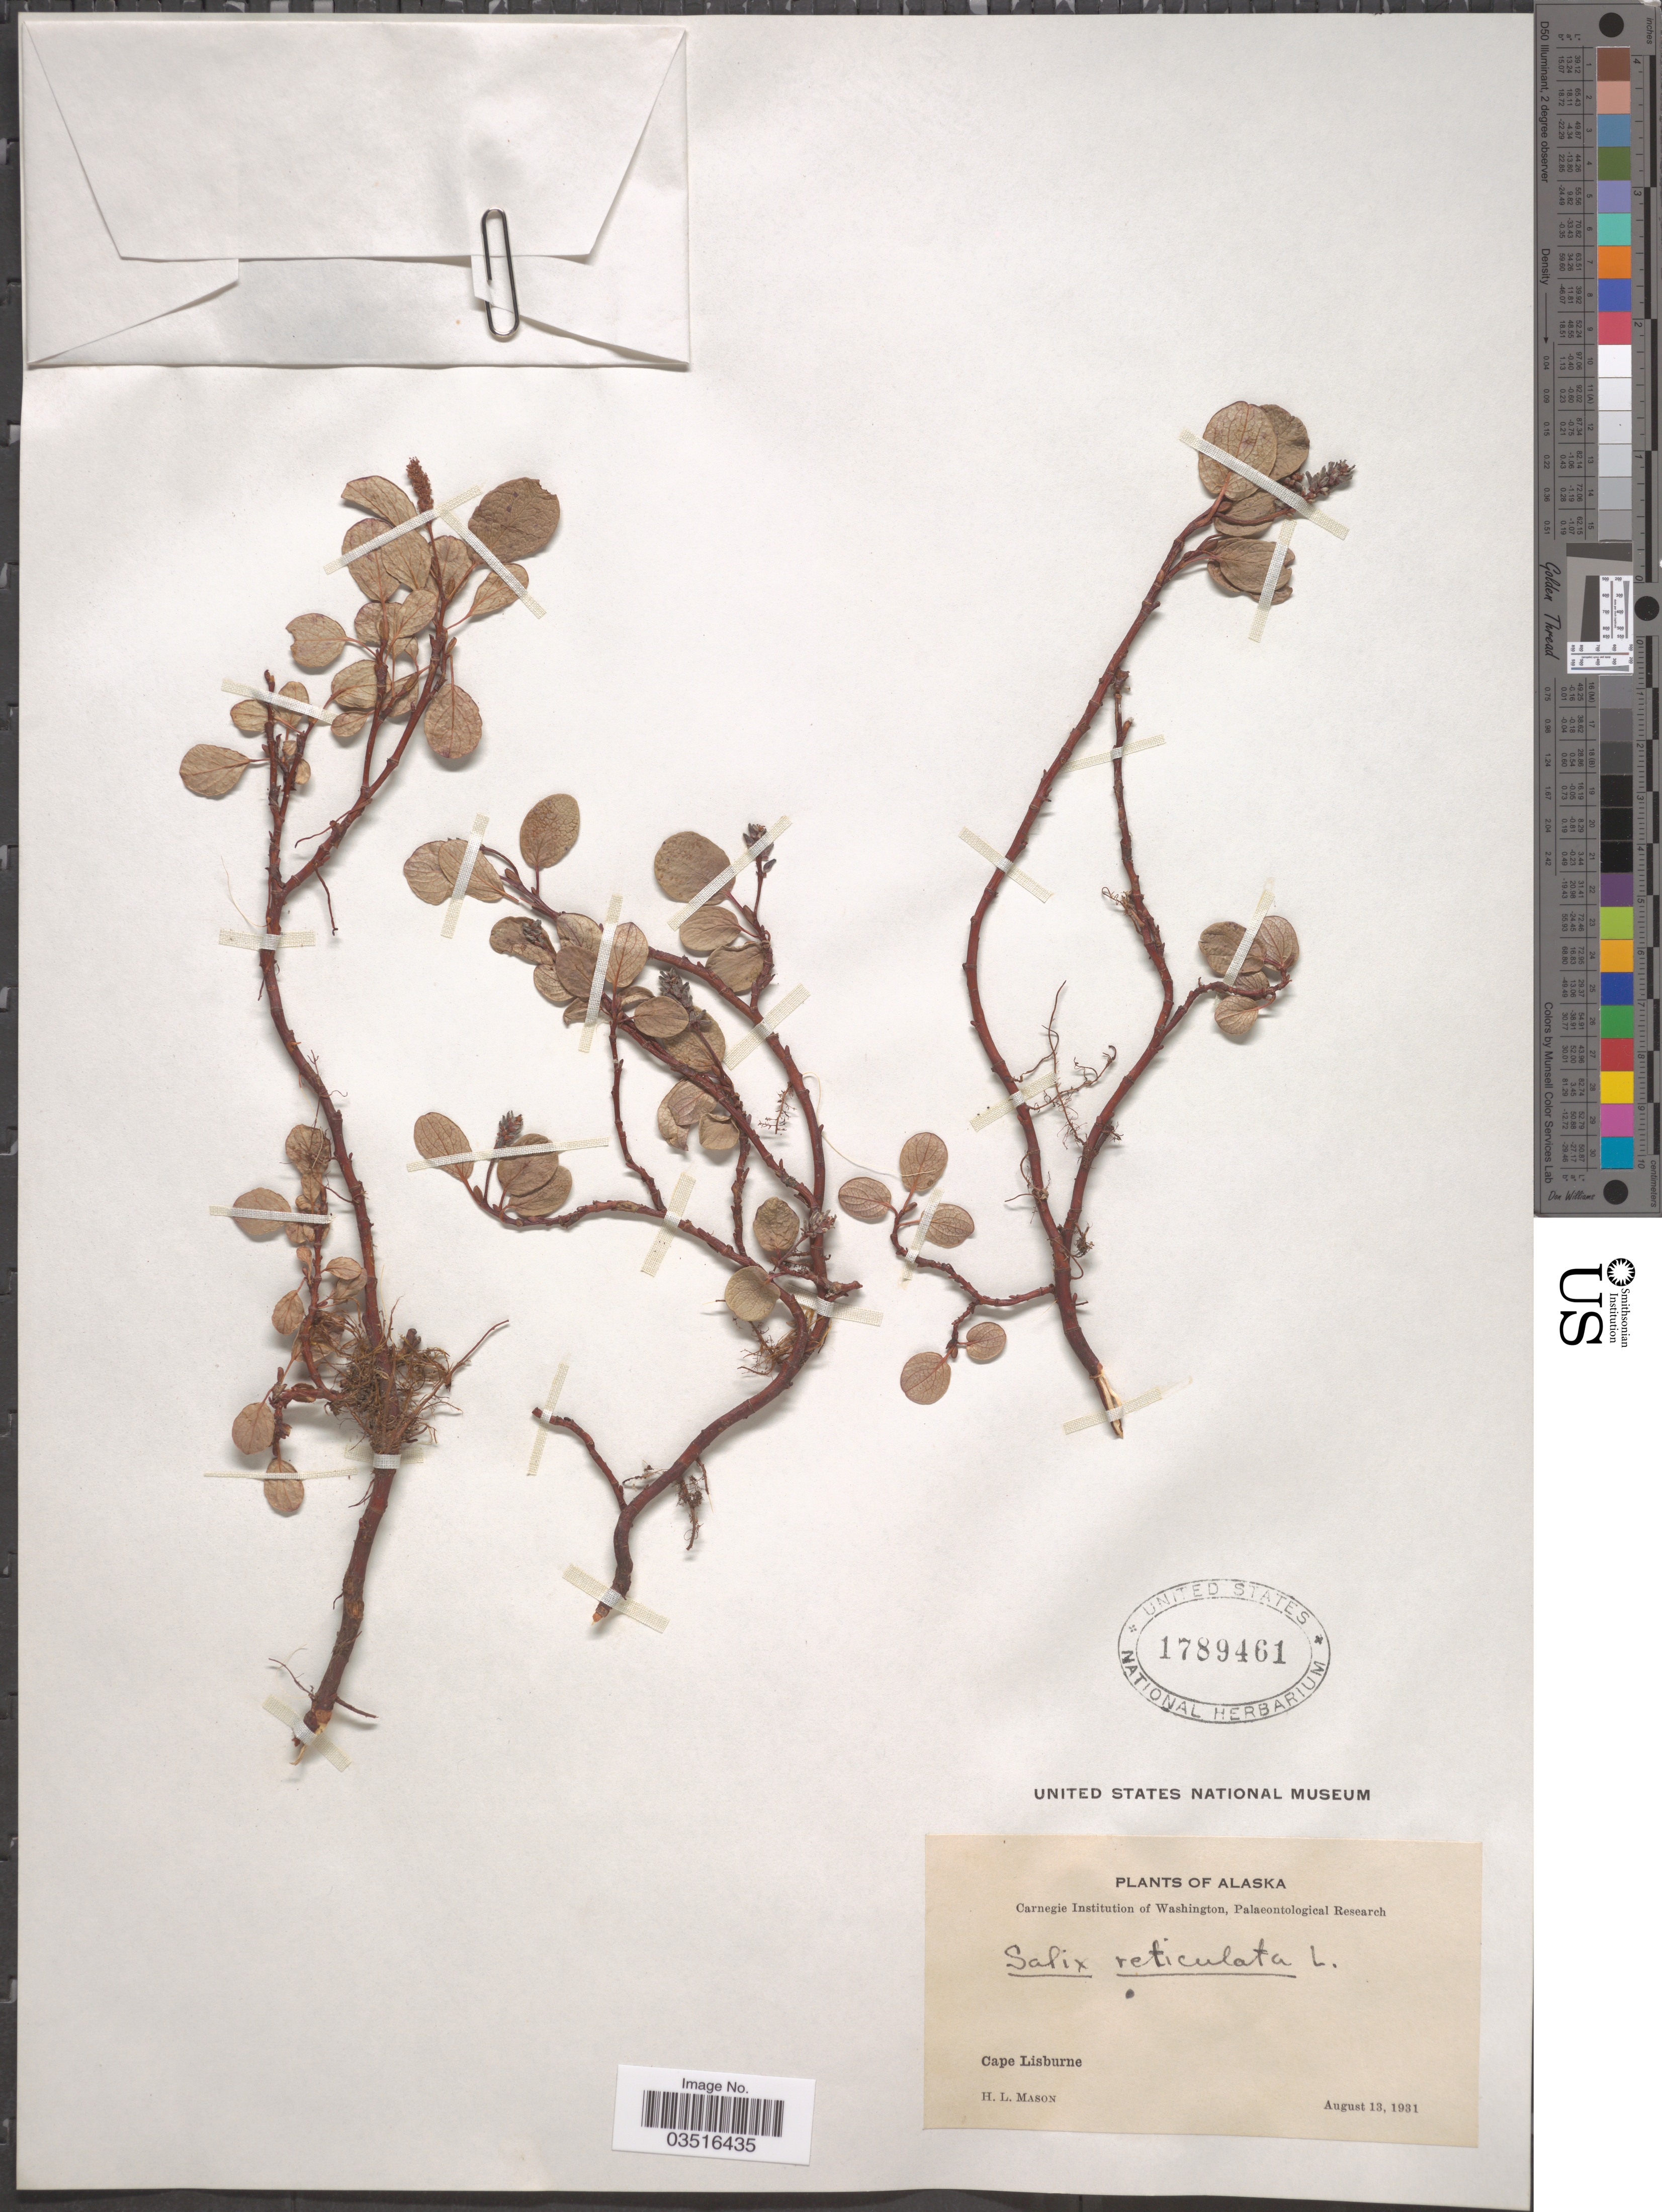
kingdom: Plantae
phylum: Tracheophyta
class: Magnoliopsida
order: Malpighiales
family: Salicaceae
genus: Salix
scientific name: Salix reticulata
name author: L.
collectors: H. L. Mason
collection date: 1931-08-13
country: United States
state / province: Alaska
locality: Cape Lisburne.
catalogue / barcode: US 1789461